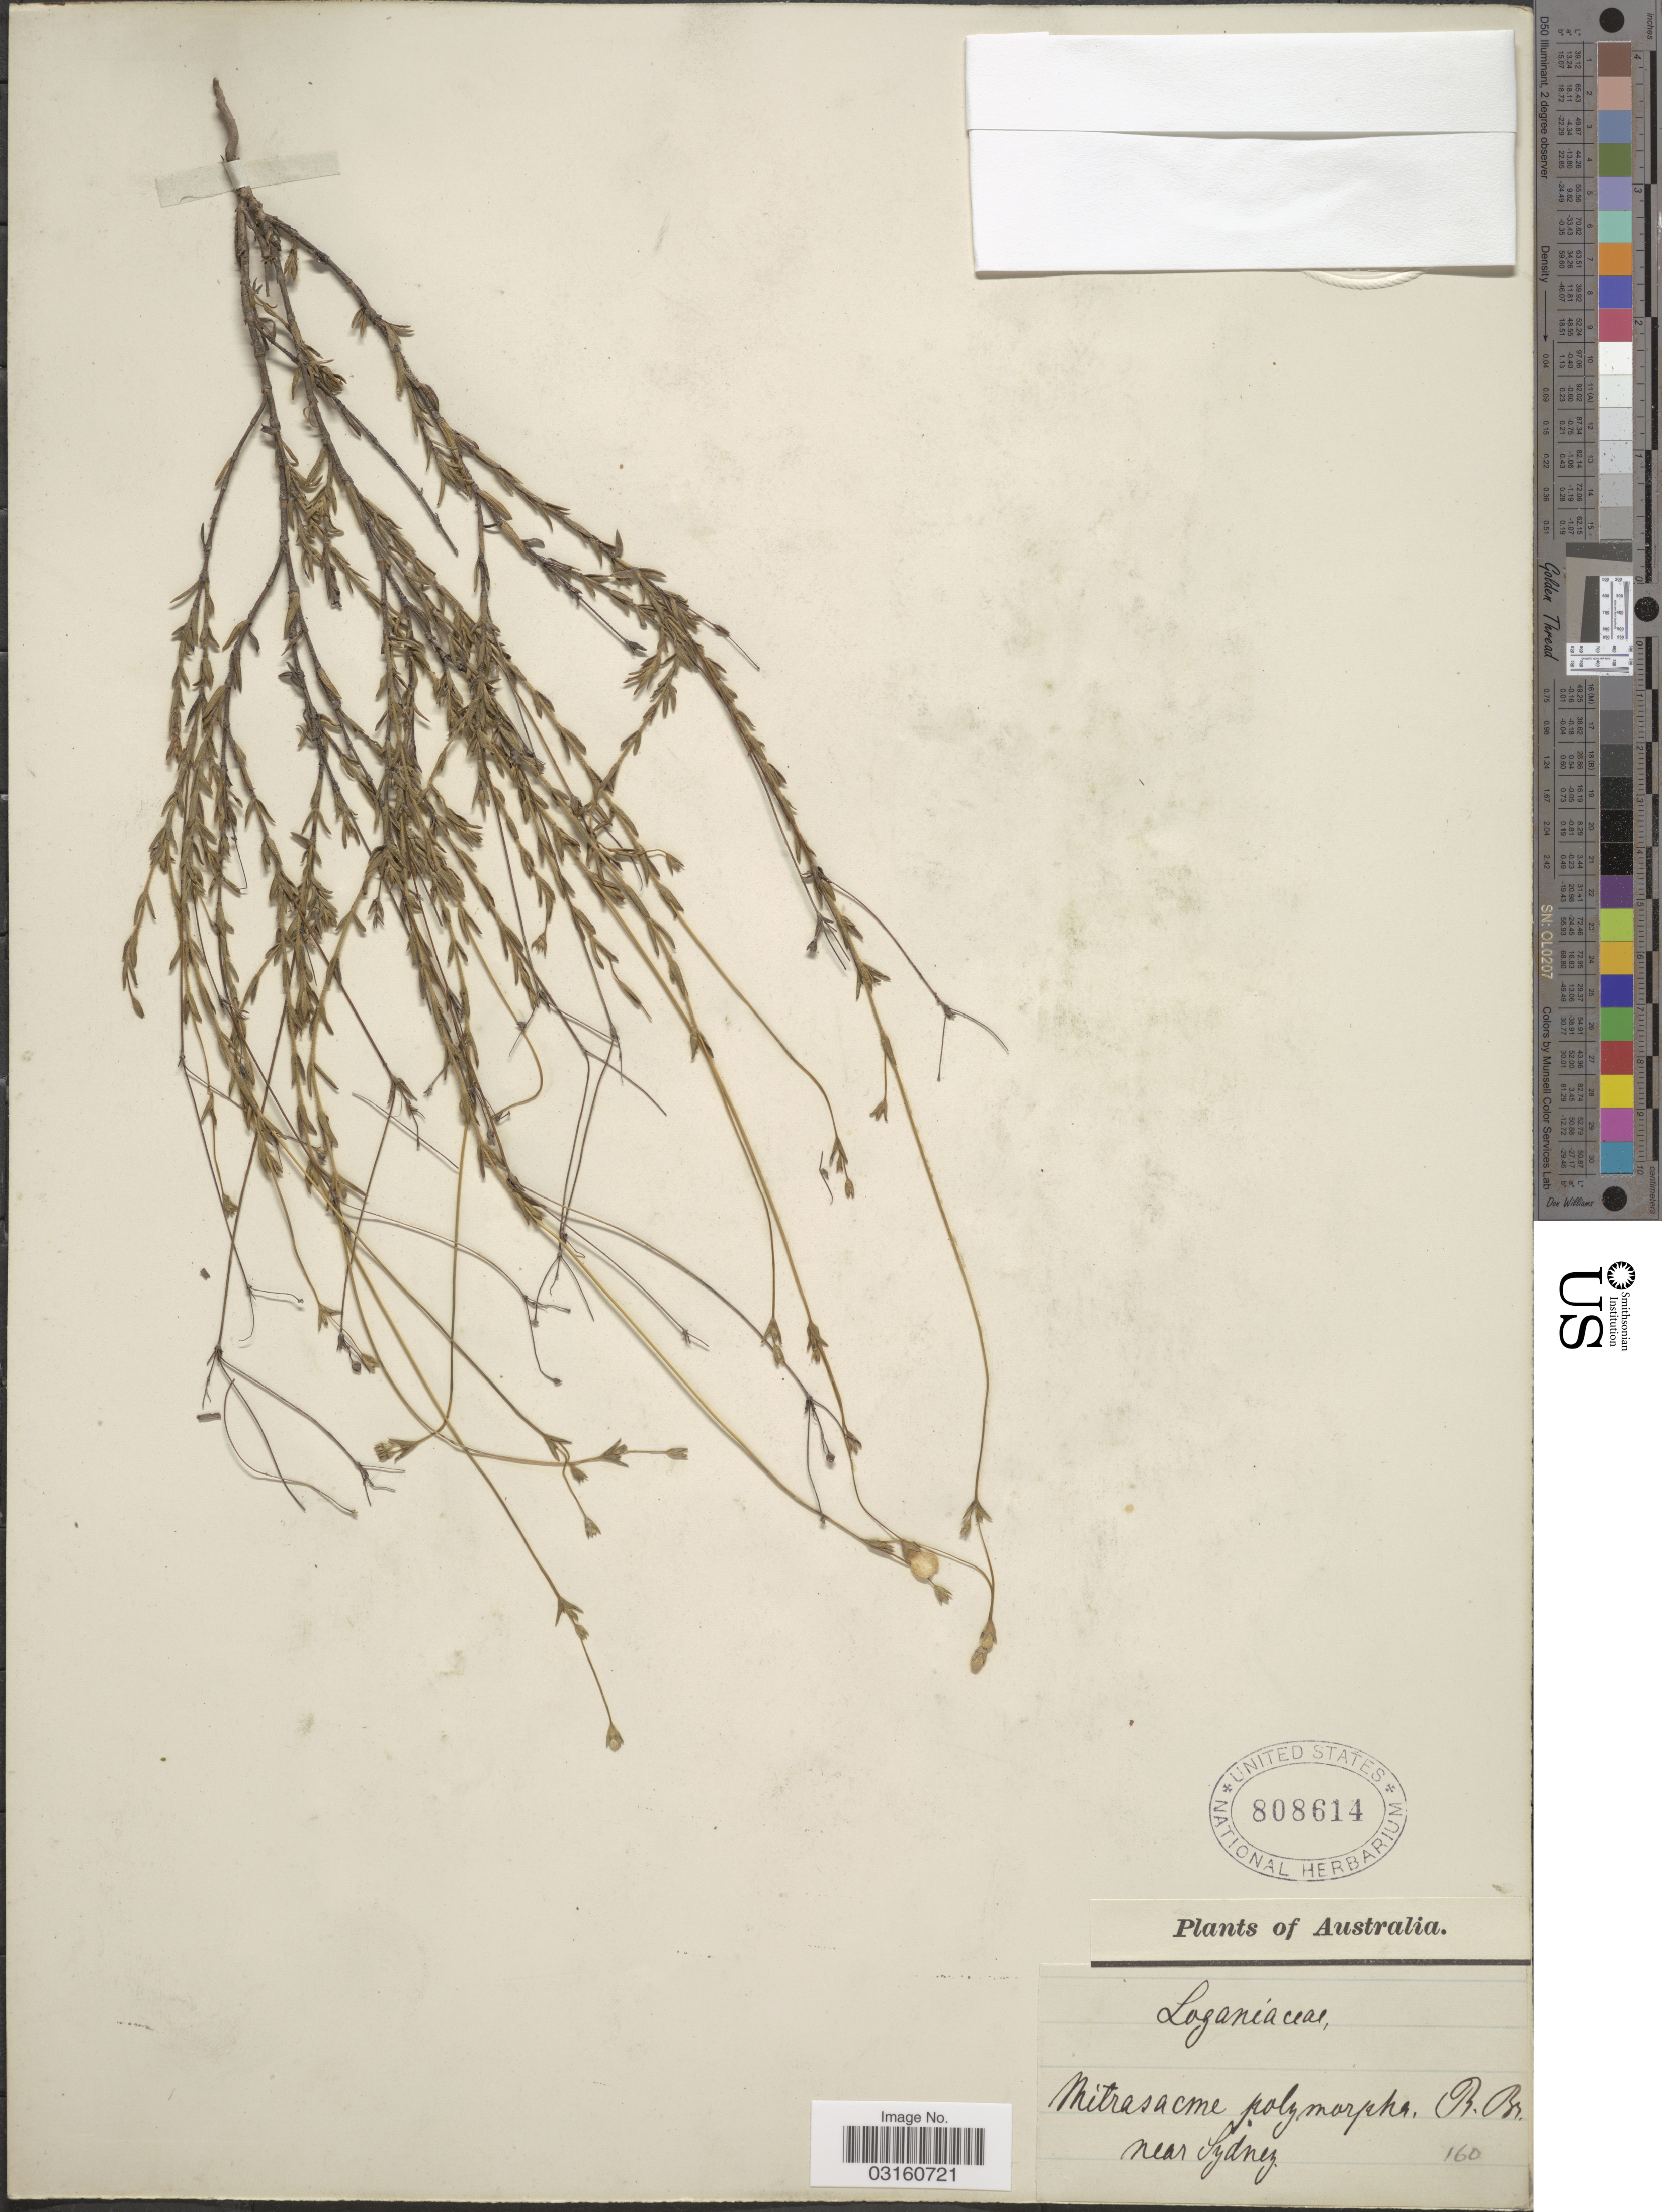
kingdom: Plantae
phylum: Tracheophyta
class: Magnoliopsida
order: Gentianales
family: Loganiaceae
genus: Mitrasacme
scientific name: Mitrasacme polymorpha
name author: R. Br.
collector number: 160 ?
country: Australia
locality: Near Sydney.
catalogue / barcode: US 808614